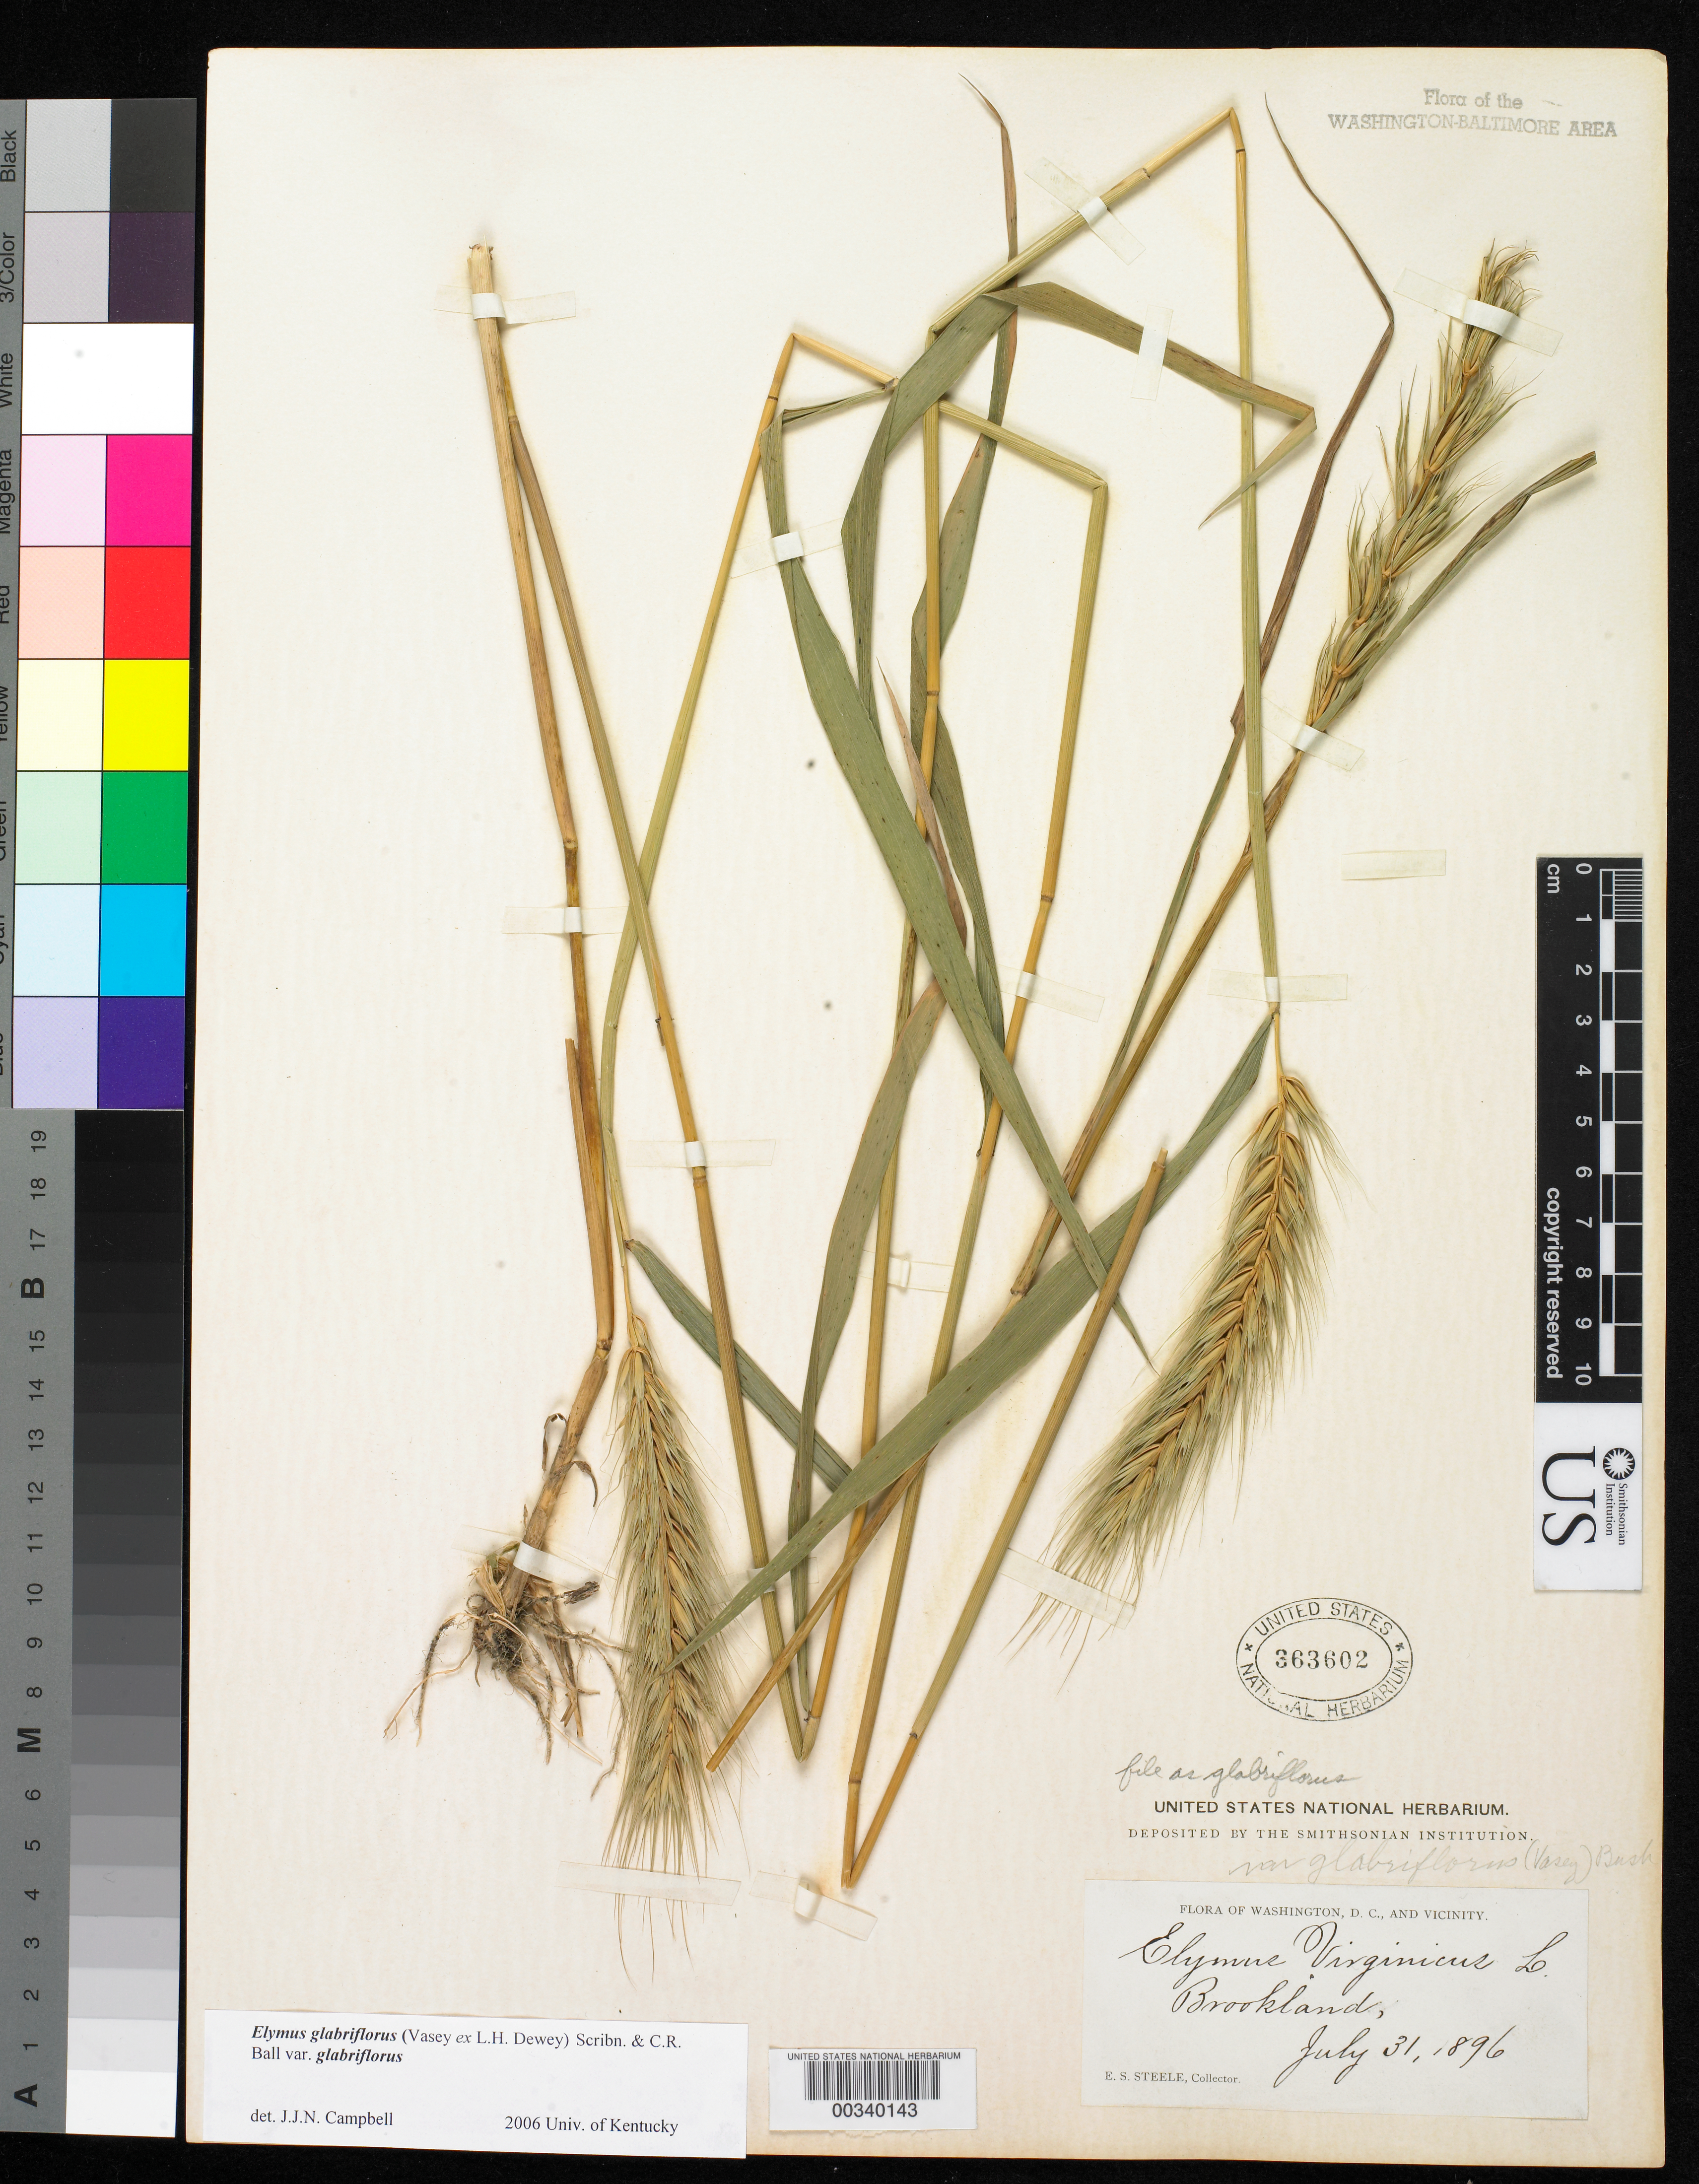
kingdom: Plantae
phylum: Tracheophyta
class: Liliopsida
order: Poales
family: Poaceae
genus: Elymus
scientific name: Elymus glabriflorus var. glabriflorus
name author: (Vasey ex L.H. Dewey) Scribn. & C.R. Ball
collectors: E. Steele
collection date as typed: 31 Jul 1896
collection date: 1896-07-31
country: United States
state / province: District of Columbia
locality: Brookland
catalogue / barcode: US 363602